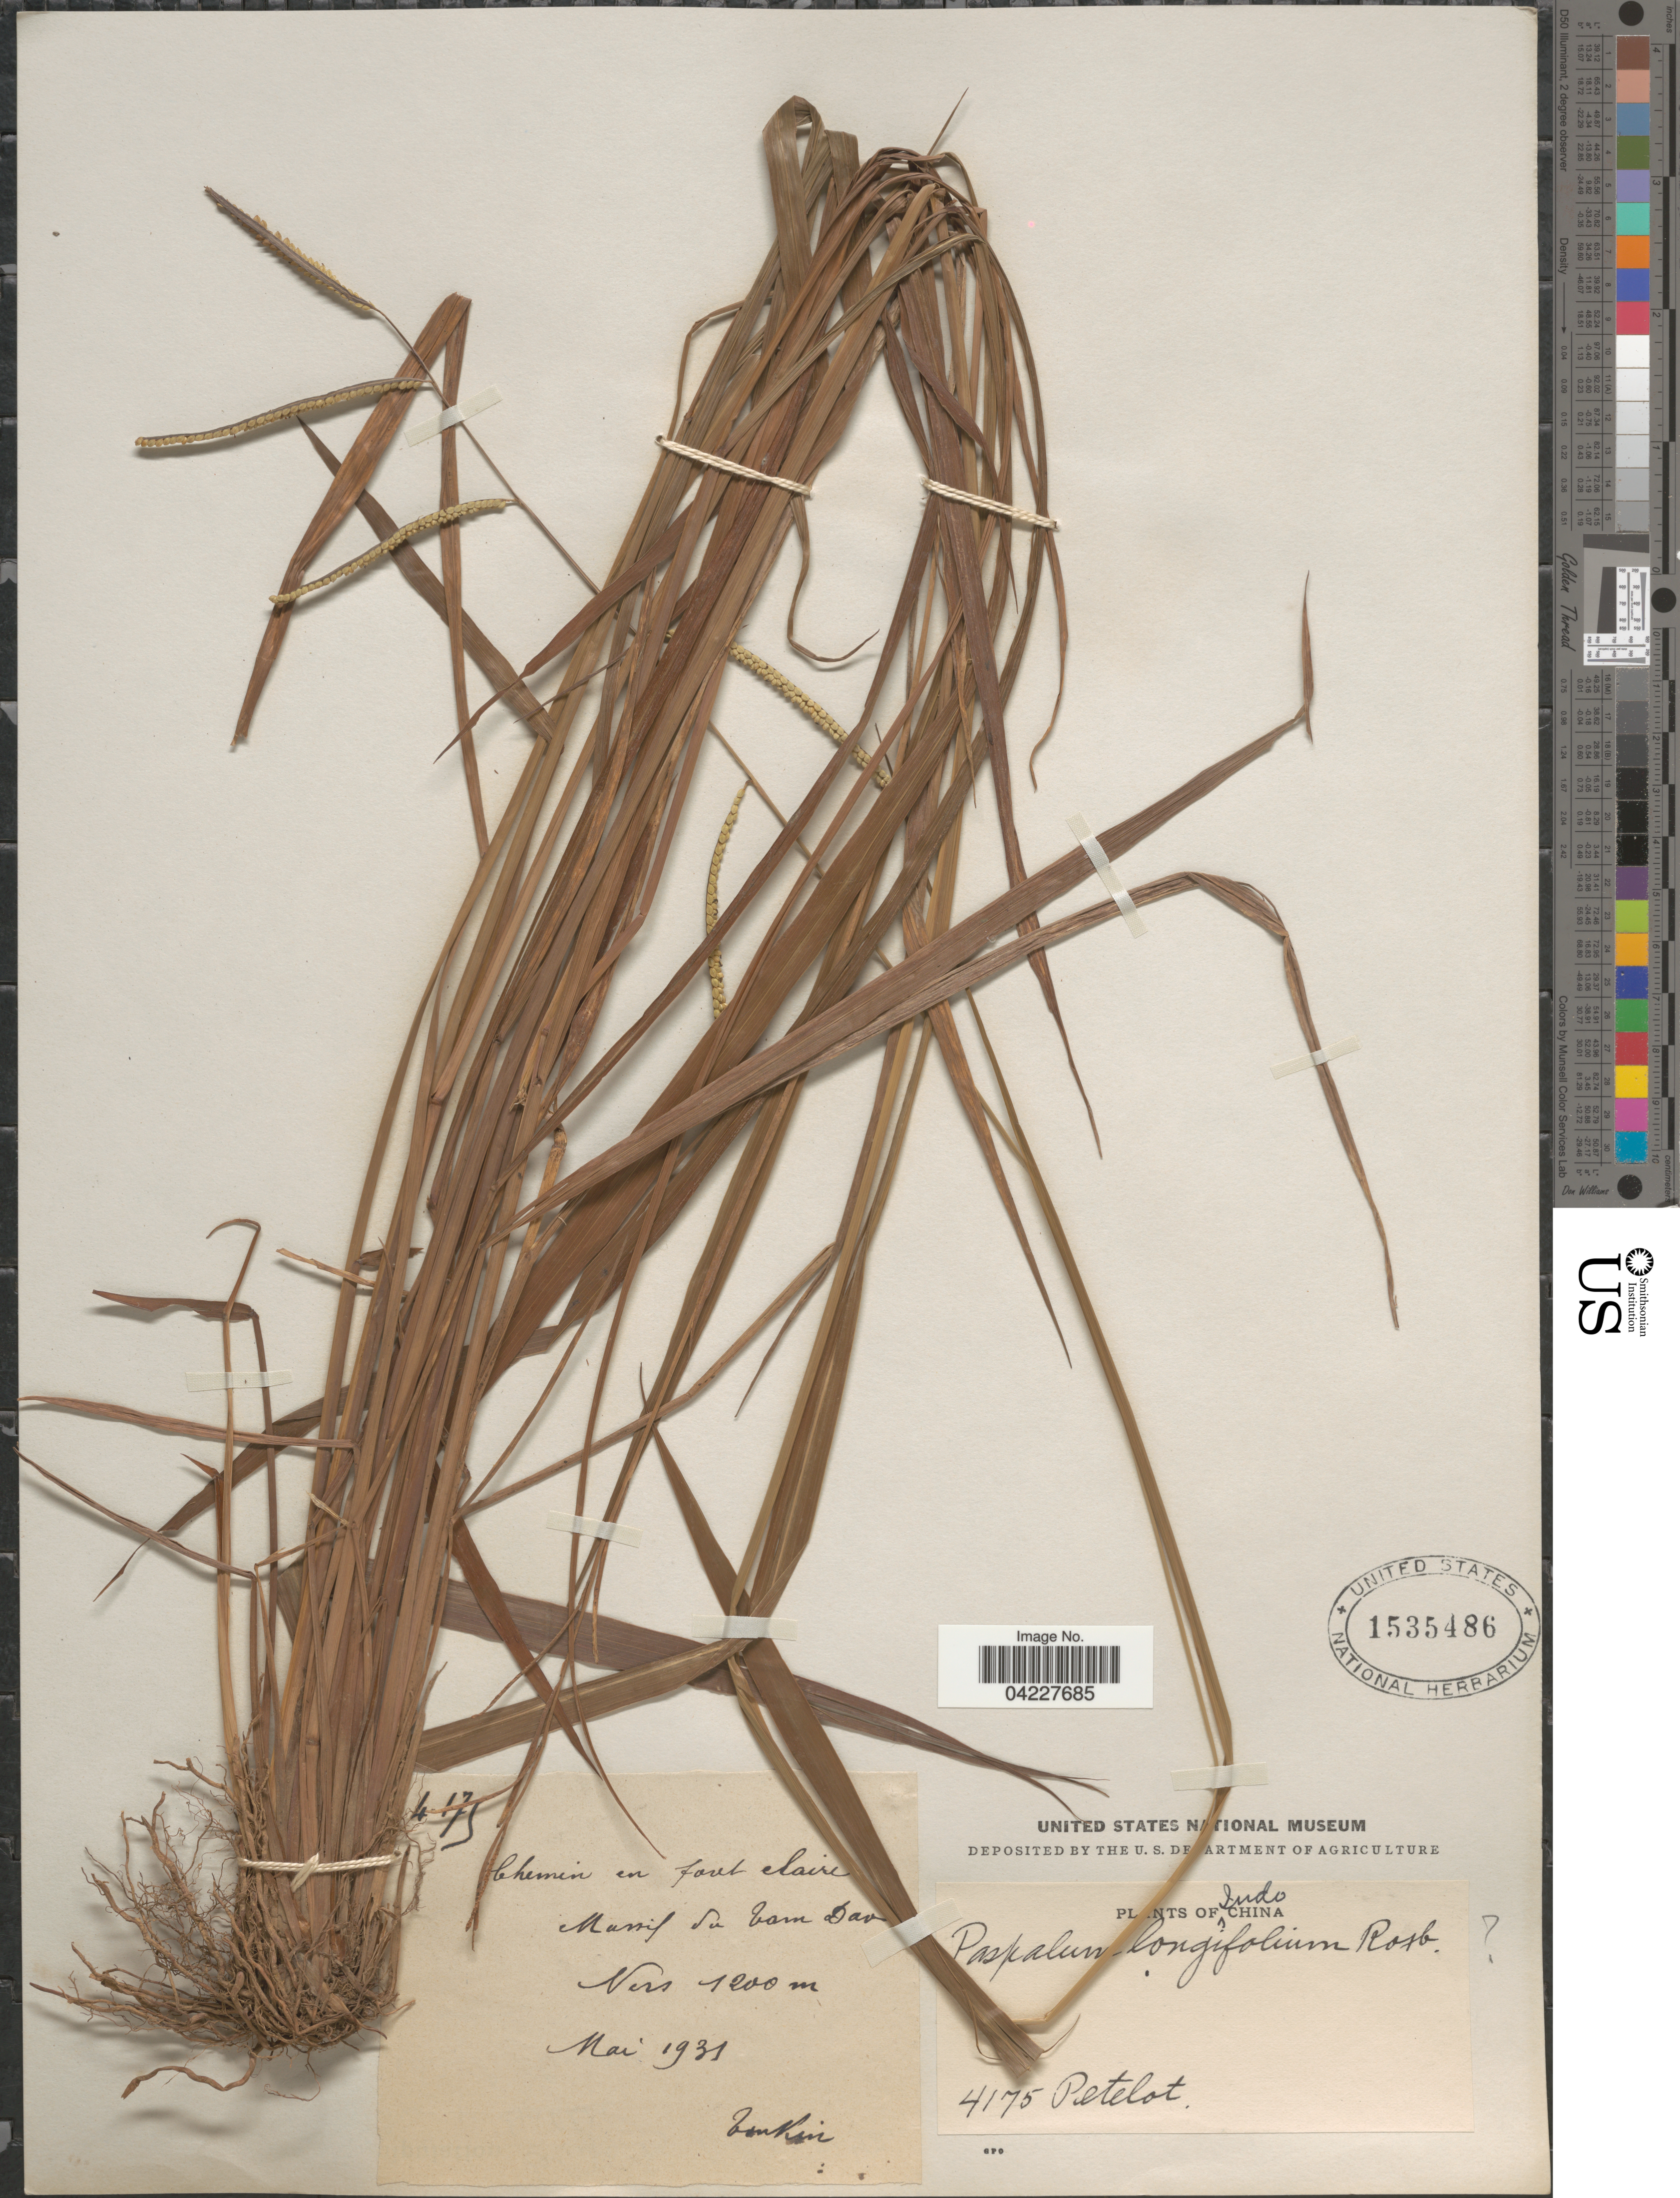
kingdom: Plantae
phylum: Tracheophyta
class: Liliopsida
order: Poales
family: Poaceae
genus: Paspalum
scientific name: Paspalum sp.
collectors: Pételot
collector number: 4175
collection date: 1931-05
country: Vietnam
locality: Massif du tam dao. Tonkin.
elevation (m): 1200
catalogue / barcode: US 1535486